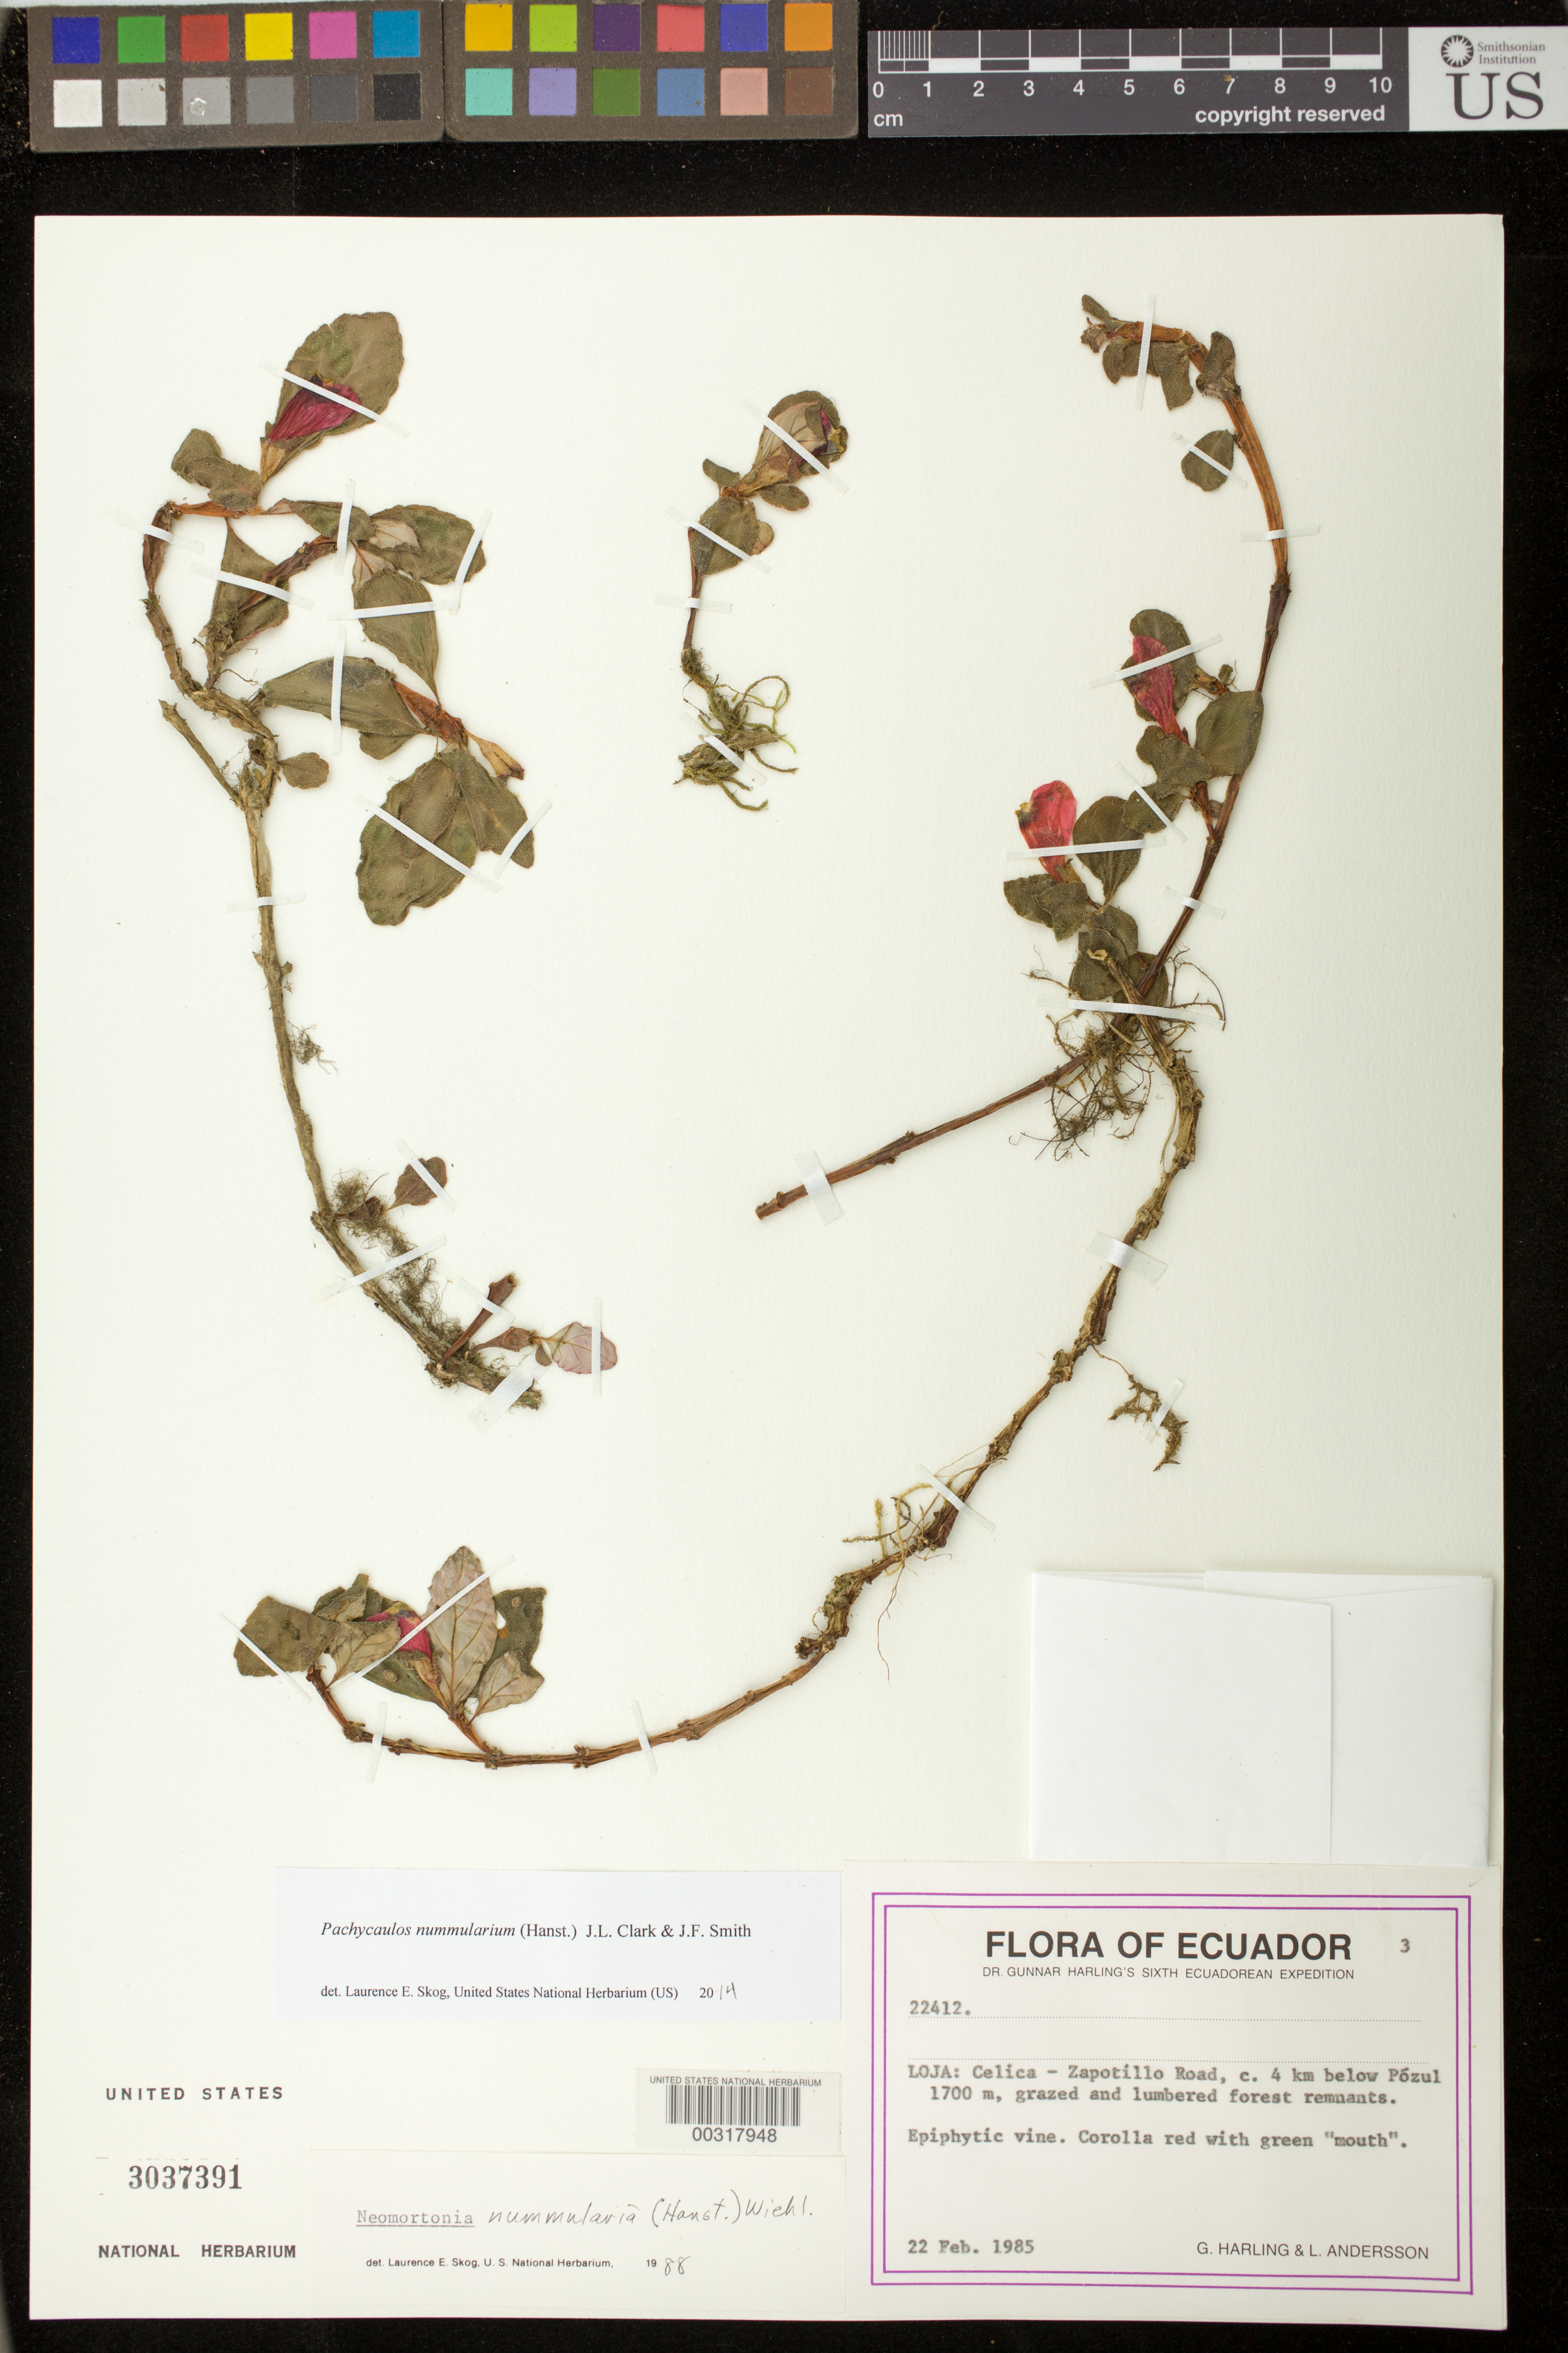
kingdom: Plantae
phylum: Tracheophyta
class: Magnoliopsida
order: Lamiales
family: Gesneriaceae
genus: Pachycaulos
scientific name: Pachycaulos nummularia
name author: (Hanst.) J.L. Clark & J.F. Sm.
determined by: Skog, Laurence E.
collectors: G. Harling & L. Andersson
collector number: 22412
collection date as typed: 22 Feb 1985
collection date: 1985-02-22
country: Ecuador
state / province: Loja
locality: Celica - Zapotillo road, C 4 km below Pozul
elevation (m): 1700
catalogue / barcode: US 3037391